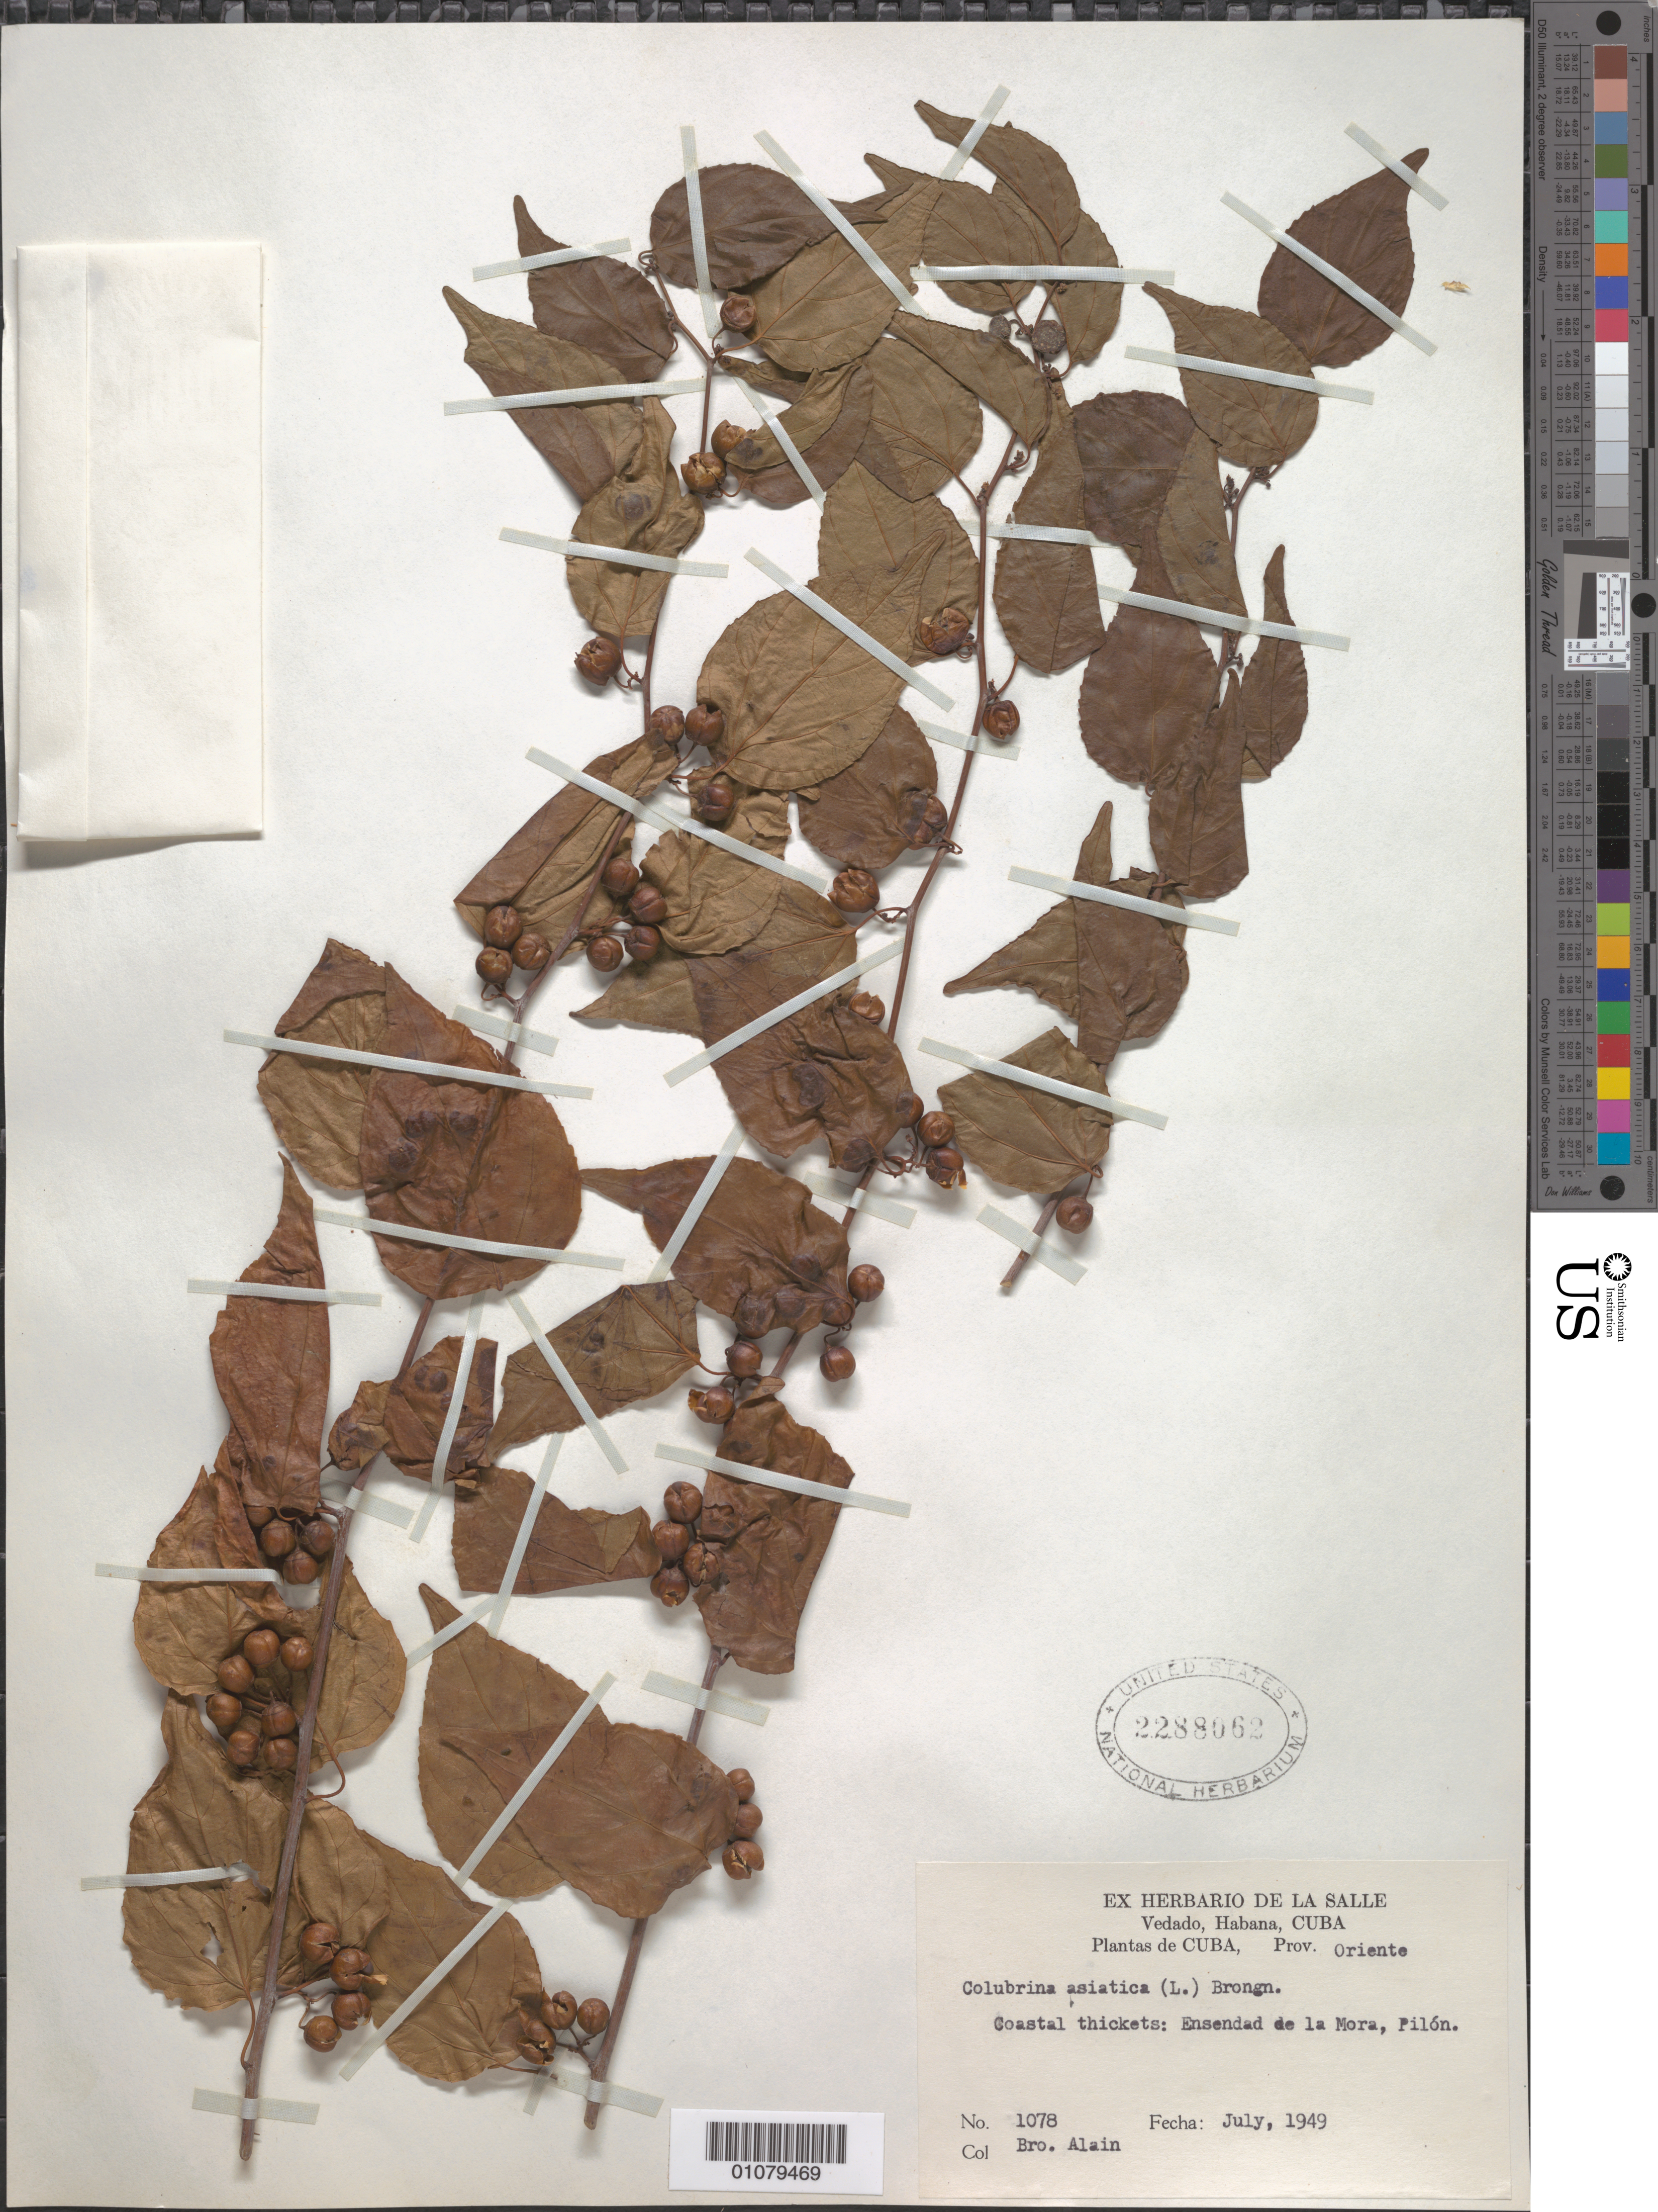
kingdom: Plantae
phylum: Tracheophyta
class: Magnoliopsida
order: Rosales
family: Rhamnaceae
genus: Colubrina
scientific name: Colubrina asiatica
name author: (L.) Brongn.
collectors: A. H. Liogier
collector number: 1078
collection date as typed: Jul 1949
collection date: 1949-07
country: Cuba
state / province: Granma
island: Cuba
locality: Ensendad de la Mora, Pilón Prov Oriente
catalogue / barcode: US 2288062